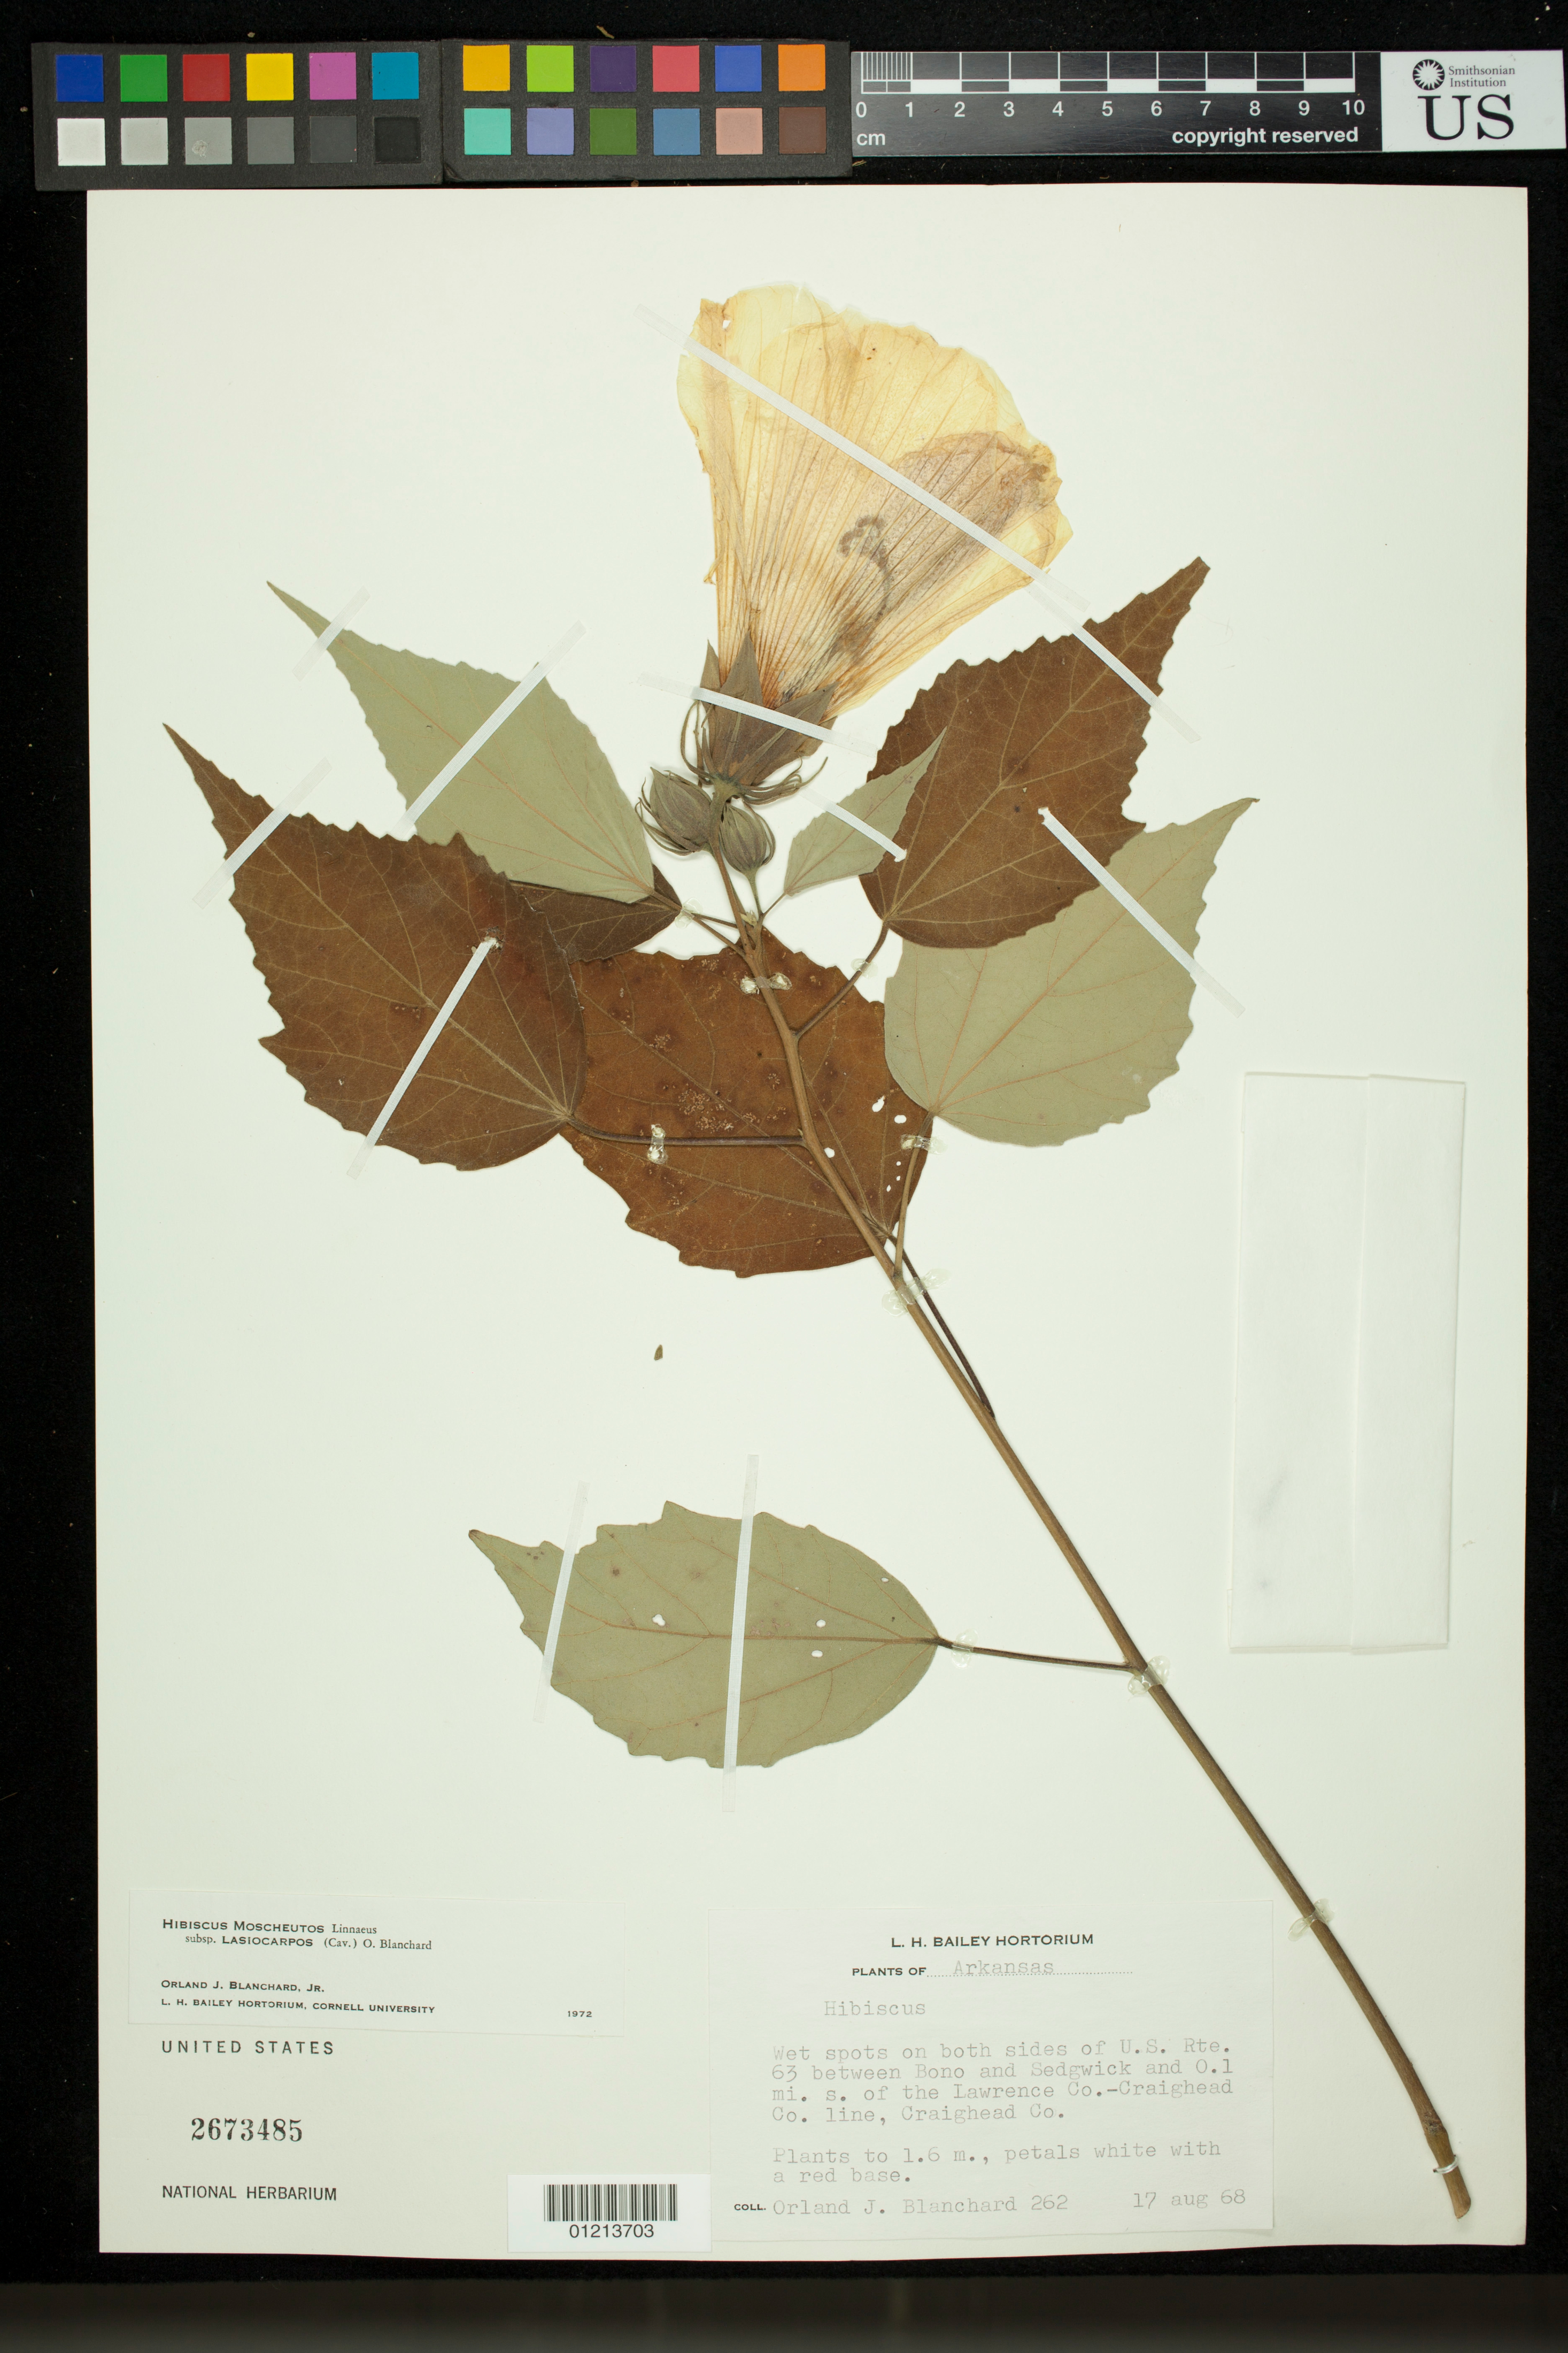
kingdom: Plantae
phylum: Tracheophyta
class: Magnoliopsida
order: Malvales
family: Malvaceae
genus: Hibiscus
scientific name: Hibiscus moscheutos subsp. lasiocarpos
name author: (Cav.) O.J. Blanch.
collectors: O. J. Blanchard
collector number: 262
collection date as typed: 17 Aug 1968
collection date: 1968-08-17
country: United States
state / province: Arkansas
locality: Wet spots on both sides of U.S. Rte. 63 between Bono and Sedgwick and 0.1 mi. s. of the Lawrence Co.-Craighead Co. line, Craighead Co.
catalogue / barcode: US 2673485